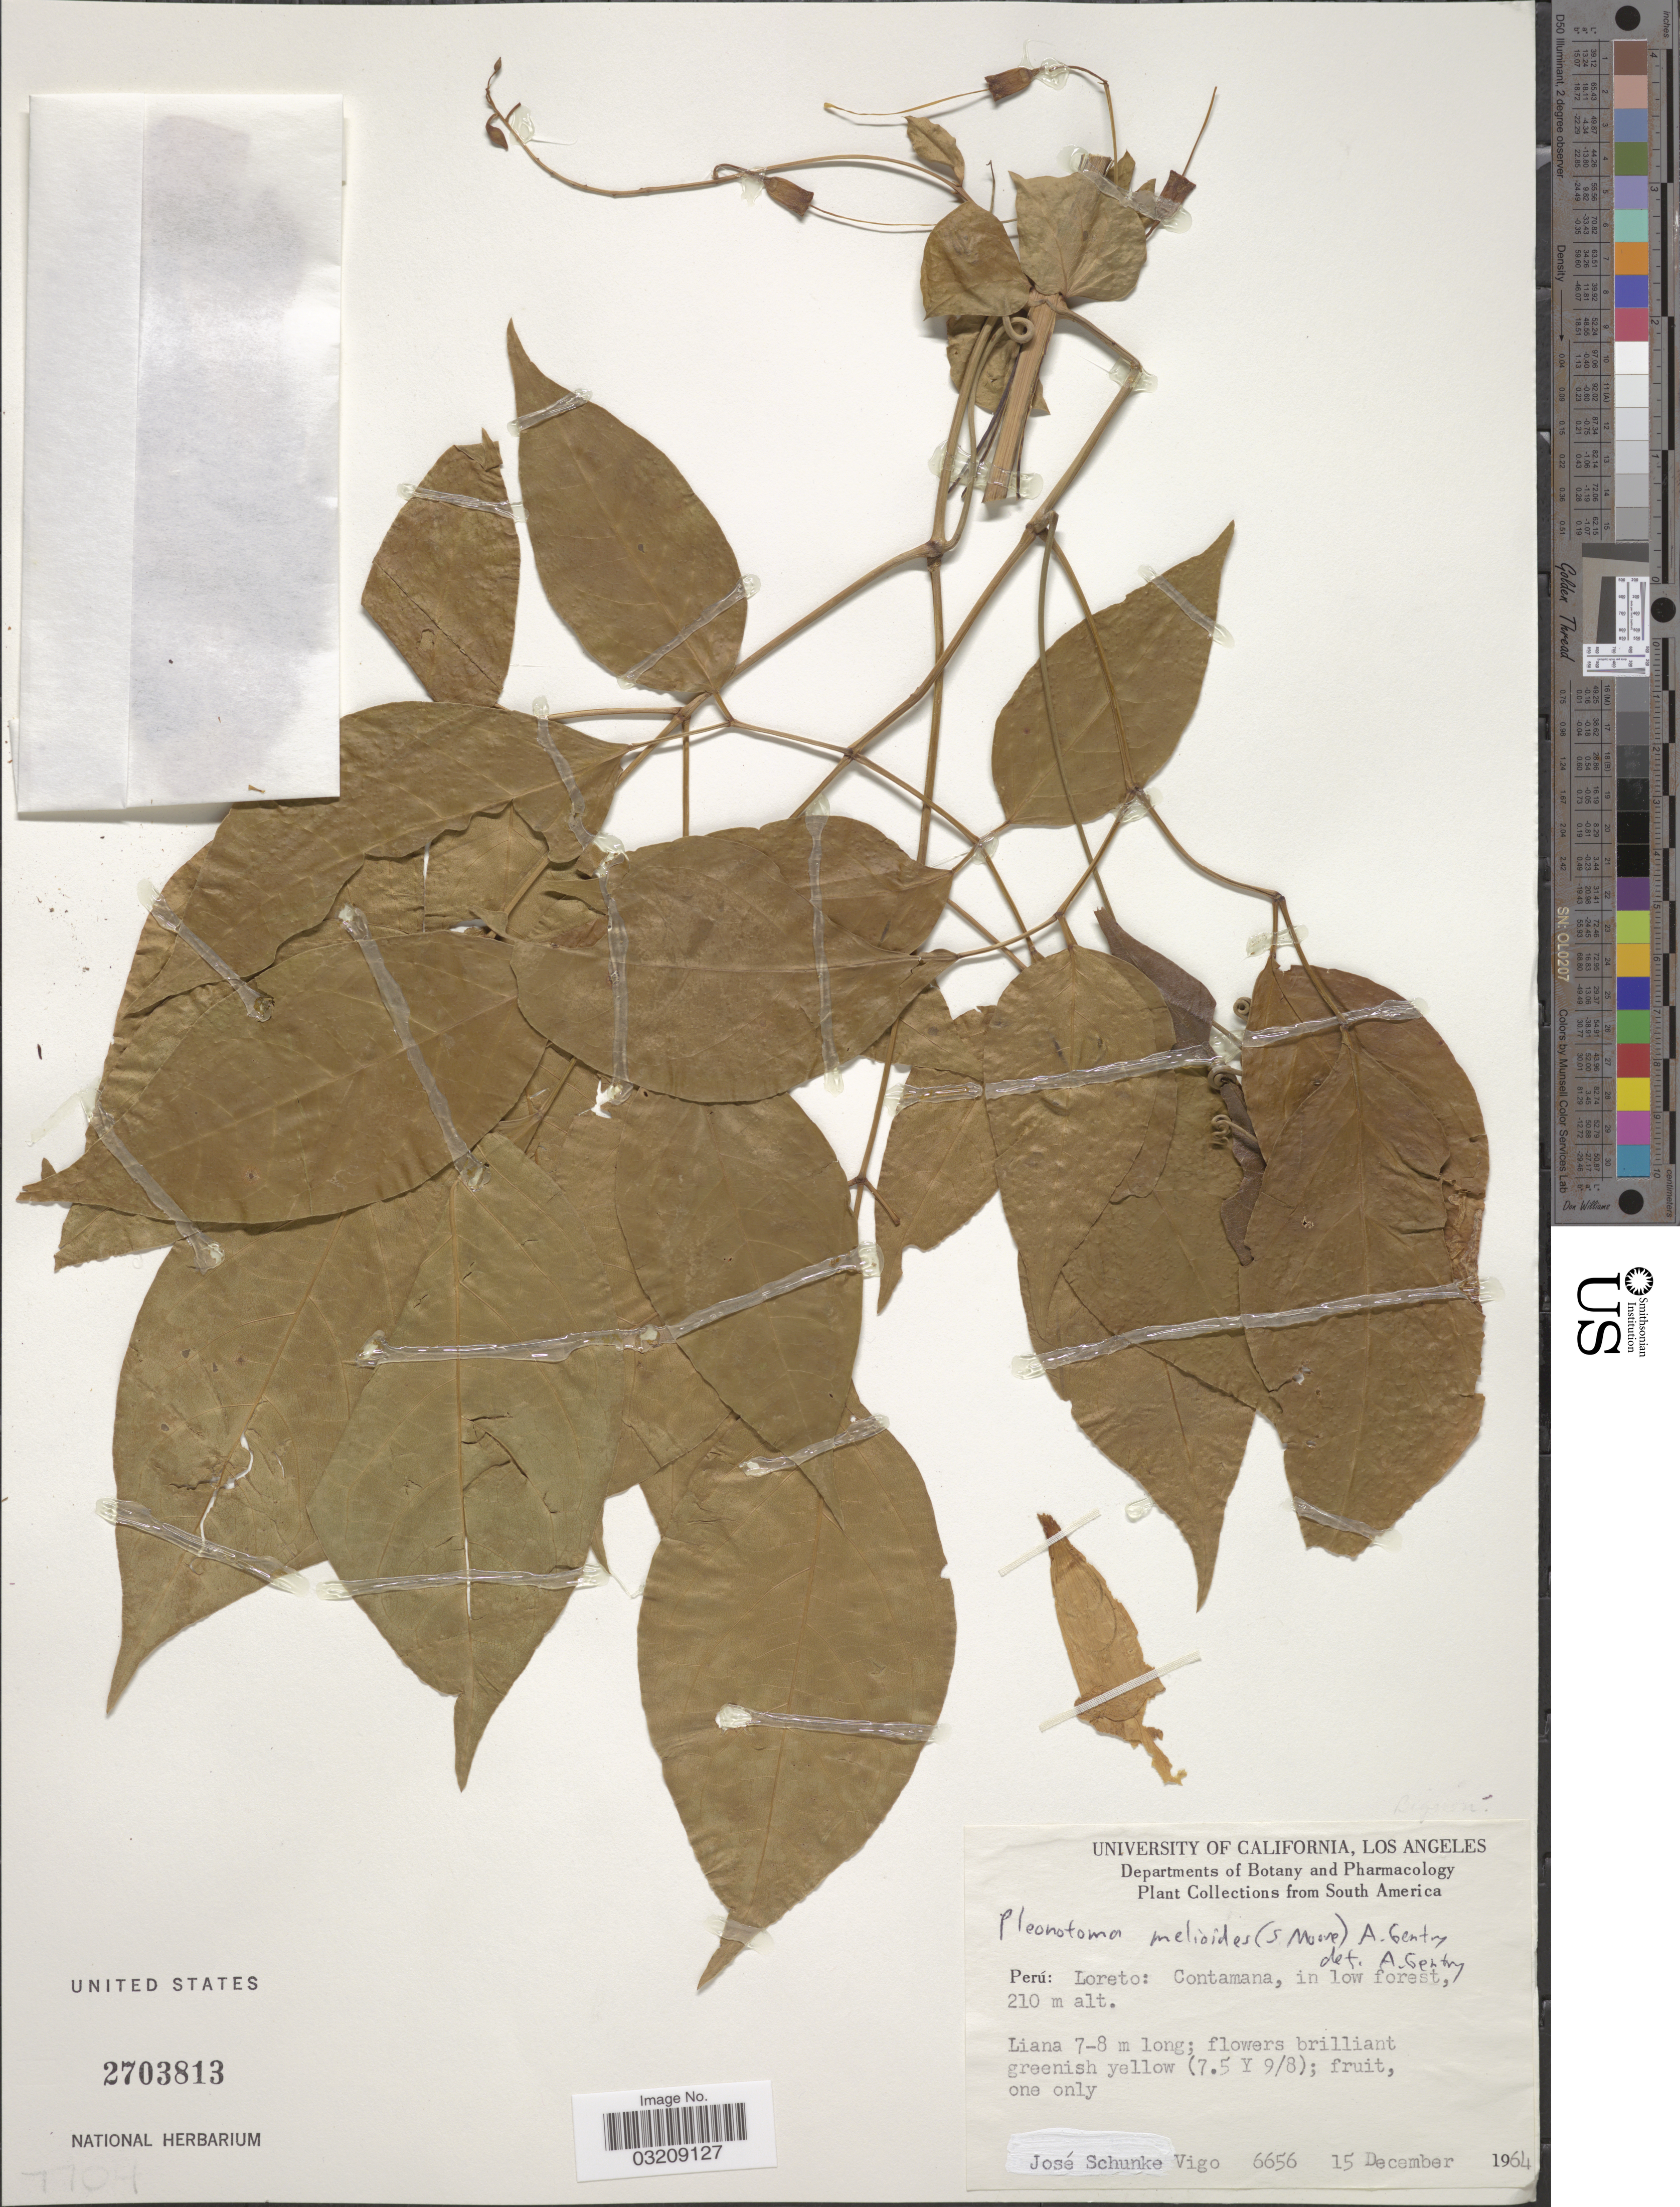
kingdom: Plantae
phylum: Tracheophyta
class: Magnoliopsida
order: Lamiales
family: Bignoniaceae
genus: Pleonotoma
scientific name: Pleonotoma melioides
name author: (S. Moore) A.H. Gentry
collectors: J. Schunke Vigo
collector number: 6656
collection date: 1964-12-15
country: Peru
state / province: Loreto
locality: Contamana, in low forest.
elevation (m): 210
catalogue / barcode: US 2703813